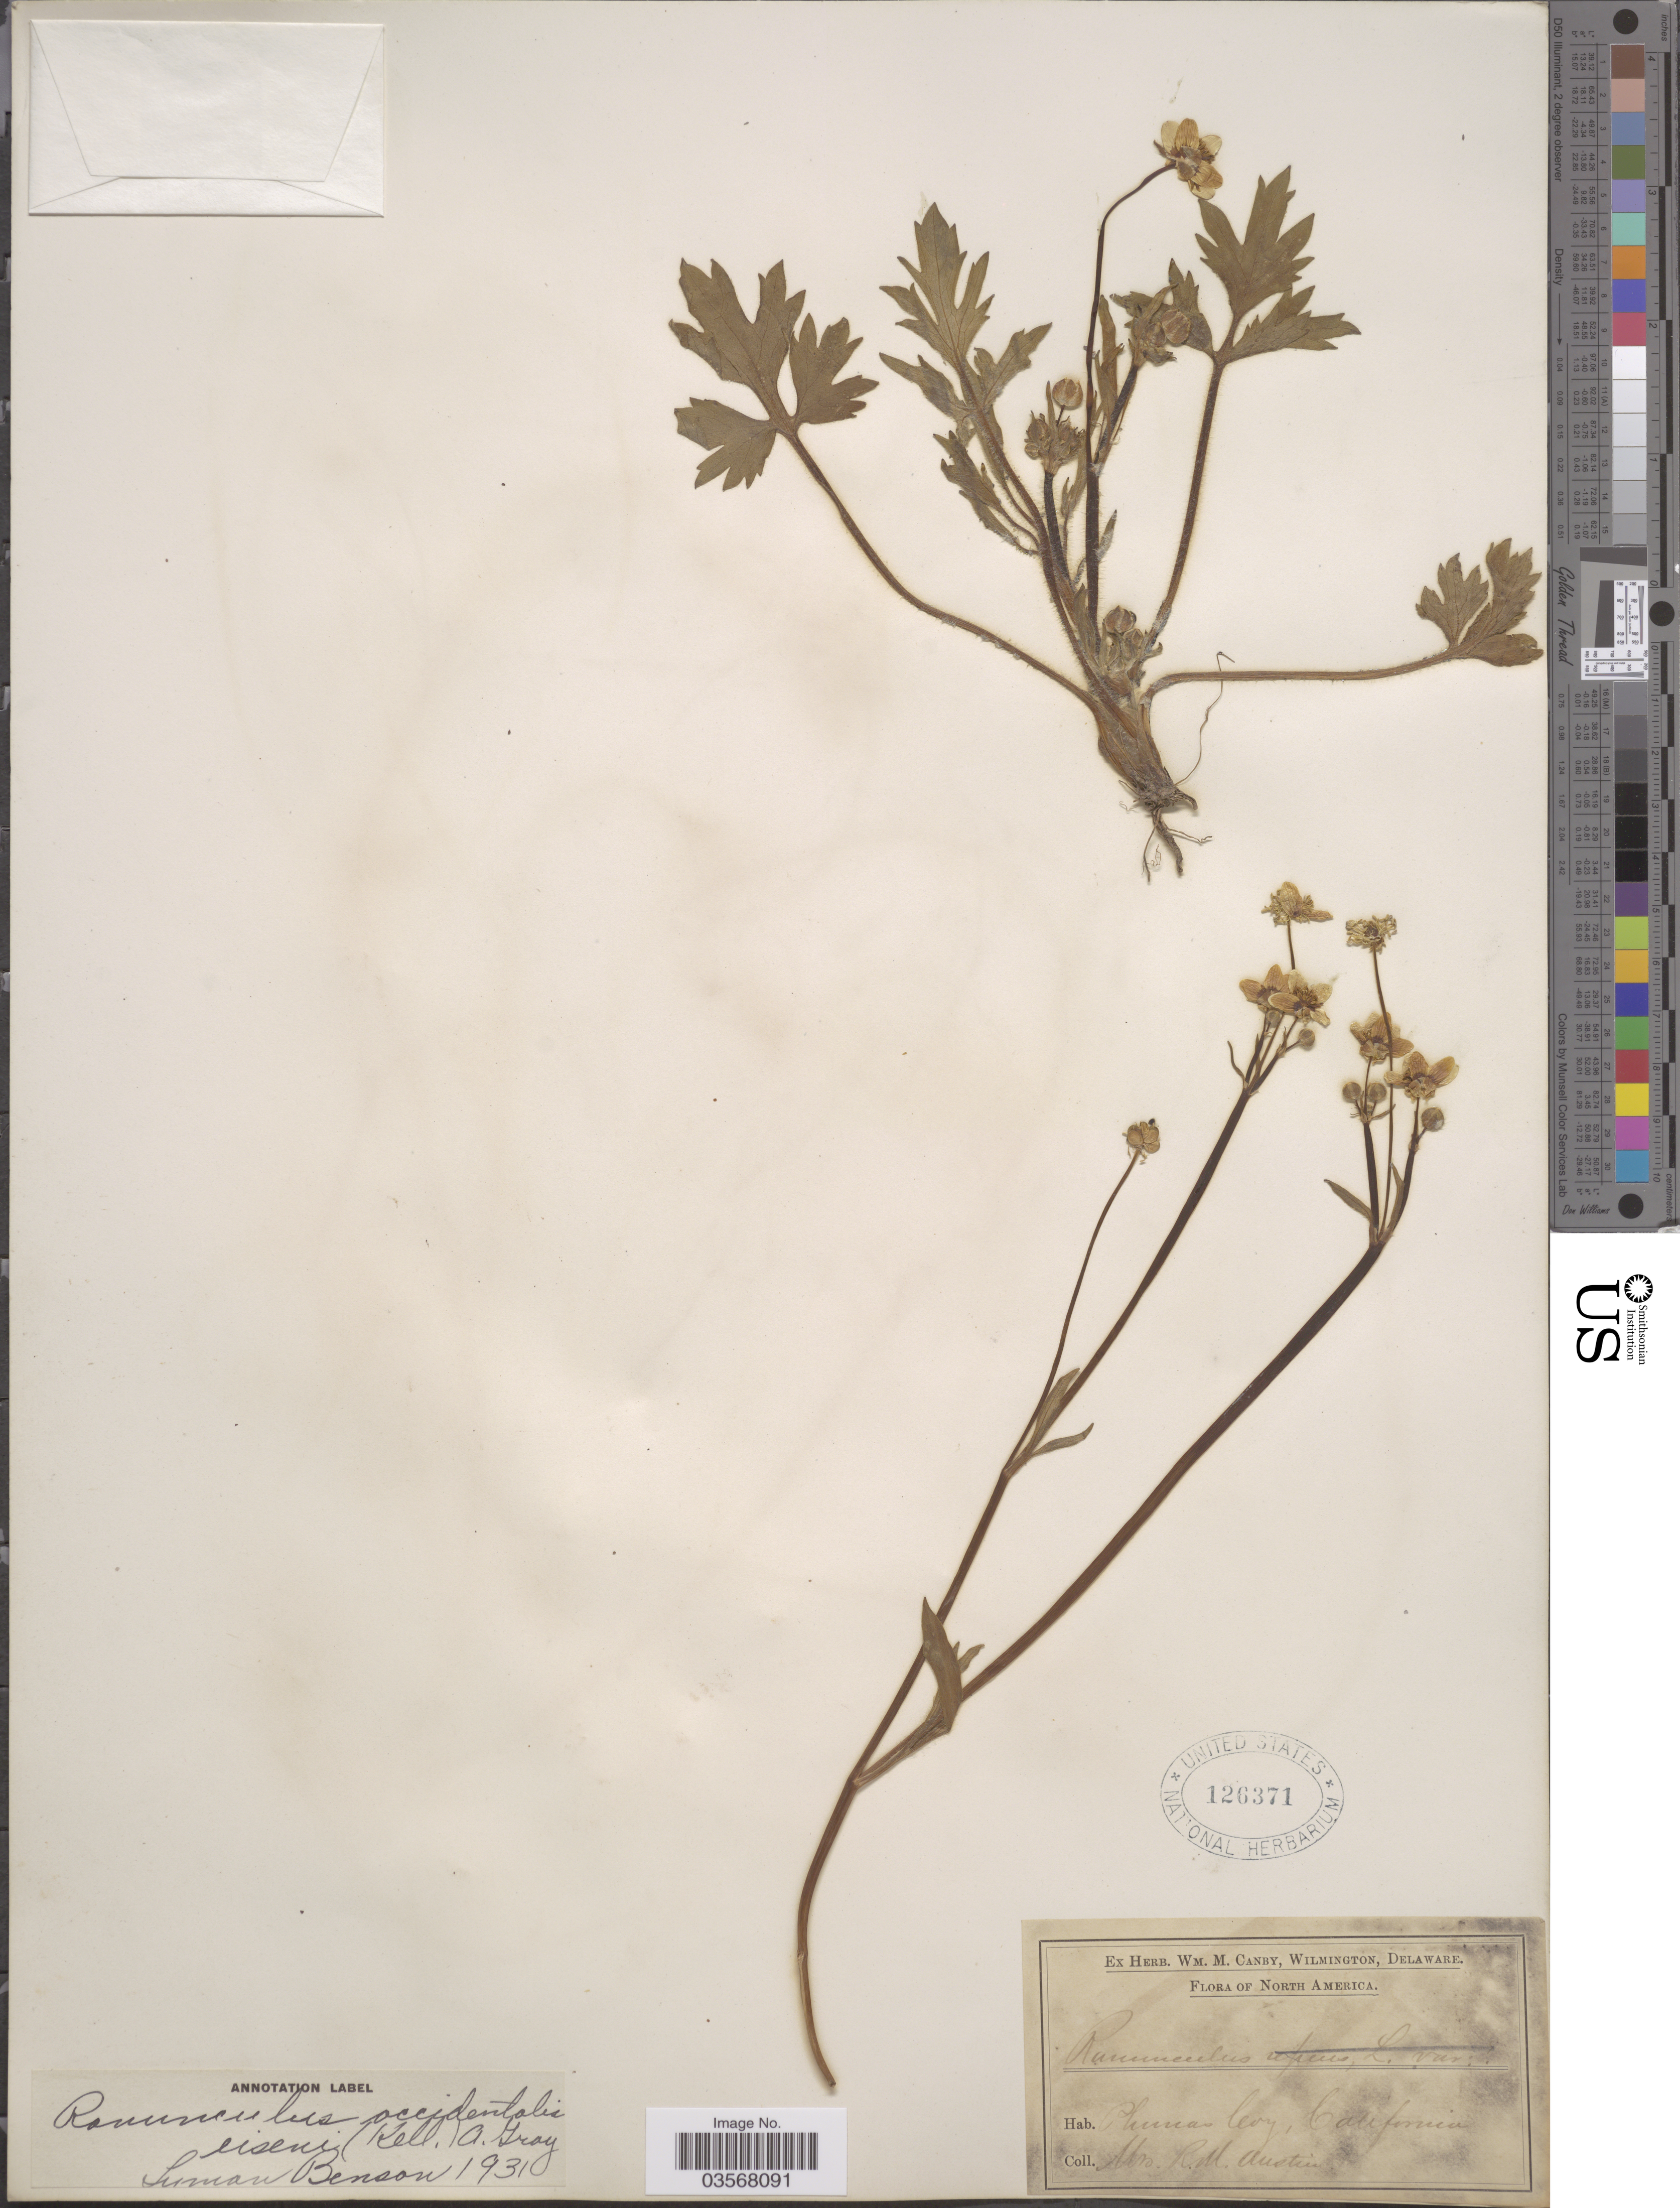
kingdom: Plantae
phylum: Tracheophyta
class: Magnoliopsida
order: Ranunculales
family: Ranunculaceae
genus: Ranunculus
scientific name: Ranunculus occidentalis var. eisenii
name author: Nutt.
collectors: R. Austin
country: United States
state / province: California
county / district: Plumas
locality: North America, Plumas Coy.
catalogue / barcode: US 126371